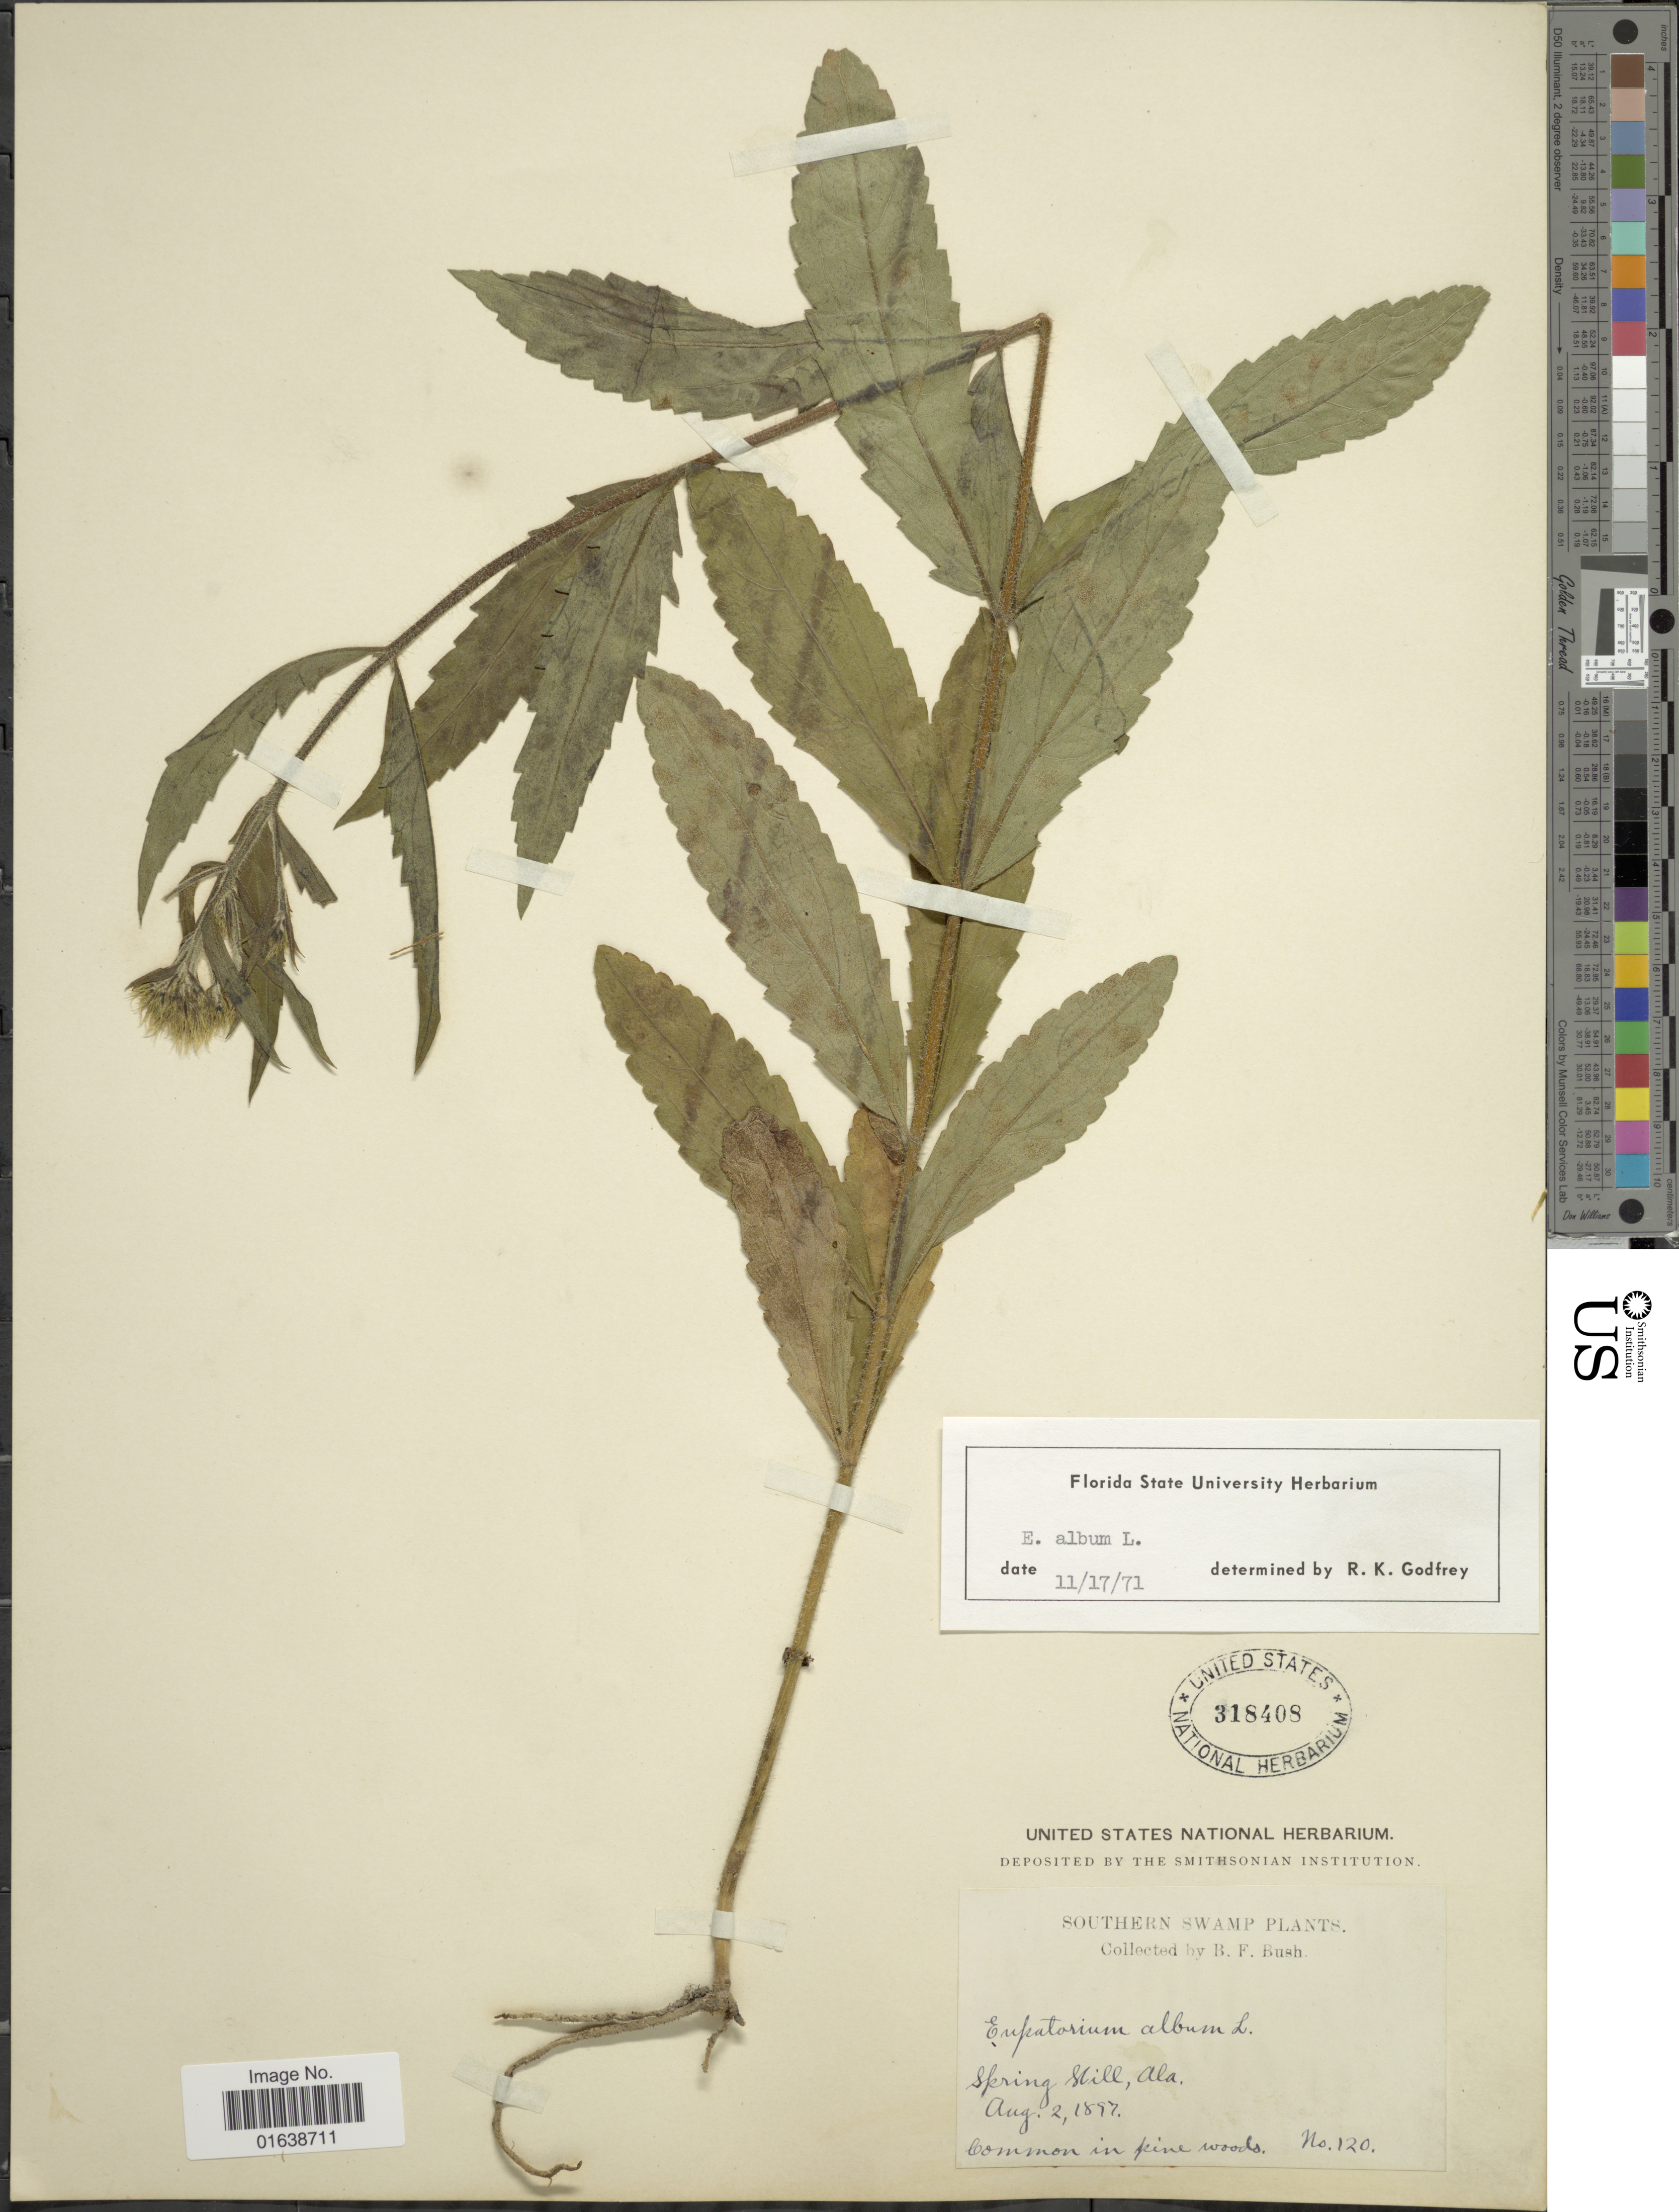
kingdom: Plantae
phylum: Tracheophyta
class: Magnoliopsida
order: Asterales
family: Asteraceae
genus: Eupatorium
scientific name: Eupatorium album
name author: L.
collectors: B. F. Bush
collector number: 120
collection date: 1897-08-02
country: United States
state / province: Alabama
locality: Spring Hill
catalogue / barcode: US 318408